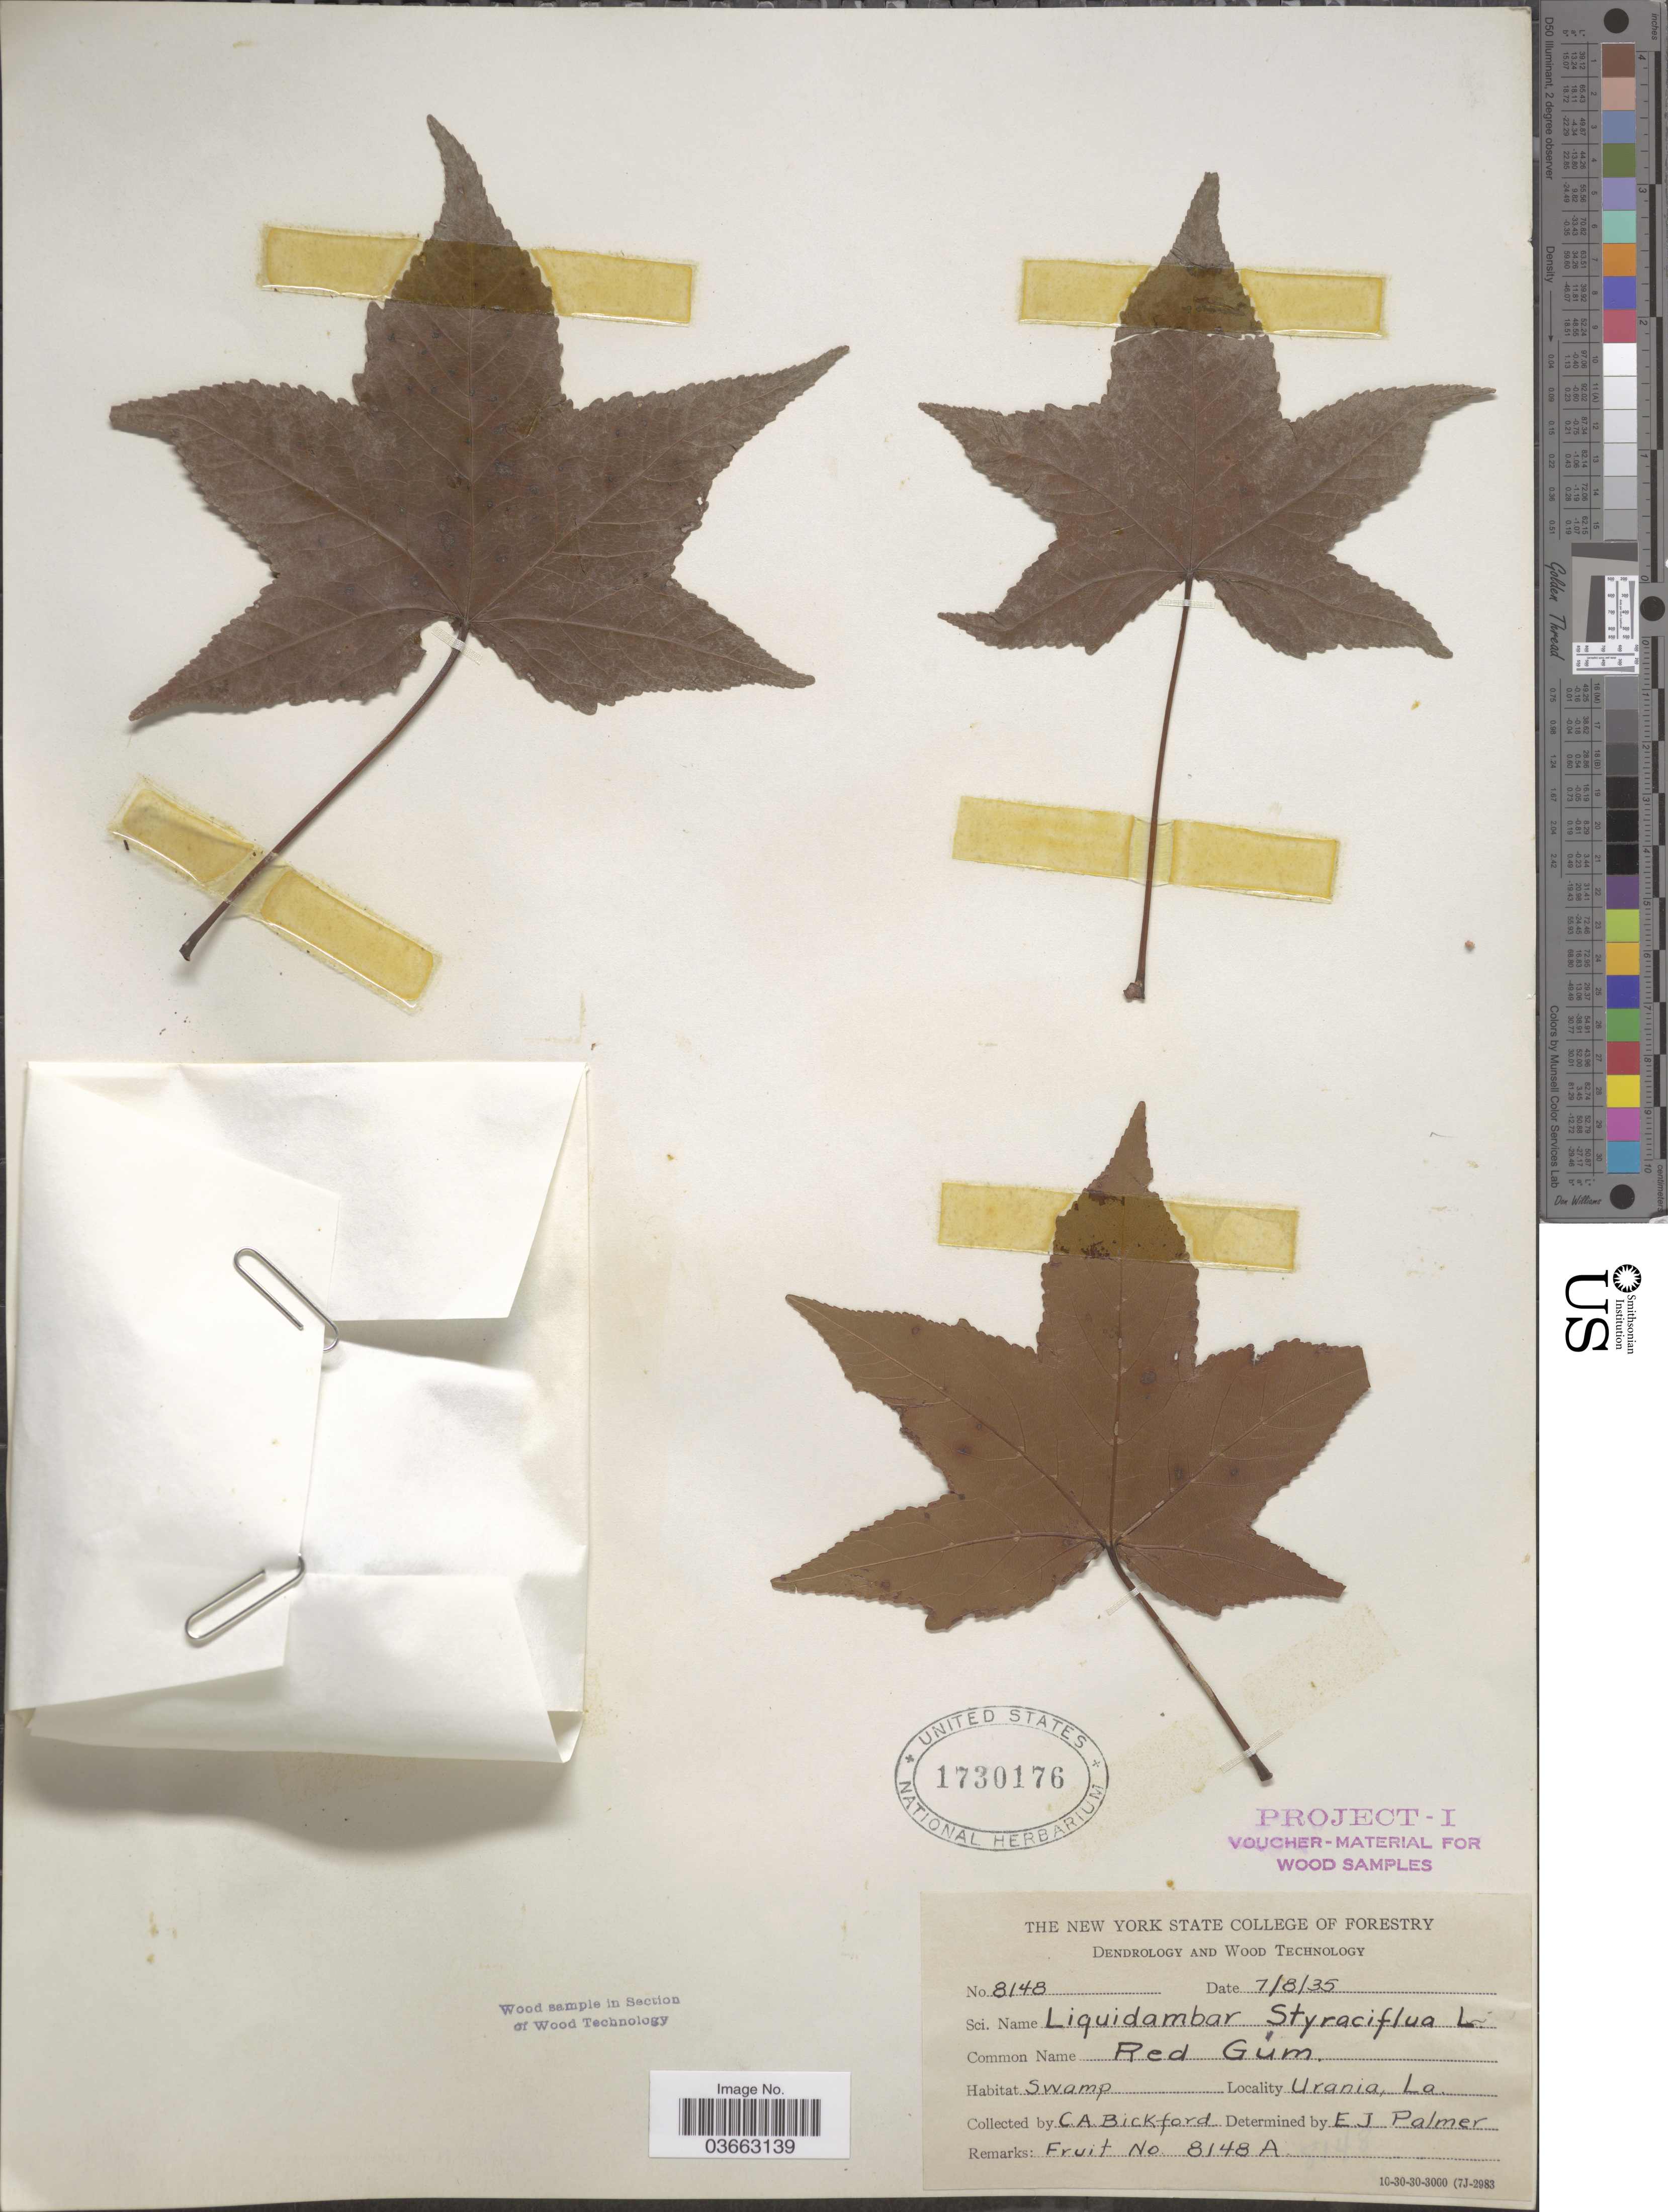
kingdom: Plantae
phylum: Tracheophyta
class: Magnoliopsida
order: Saxifragales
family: Altingiaceae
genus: Liquidambar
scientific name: Liquidambar styraciflua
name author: L.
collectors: C. Bickford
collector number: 8148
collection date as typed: Transcribed d/m/y: 8/7/35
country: United States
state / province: Louisiana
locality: Urania.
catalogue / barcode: US 1730176